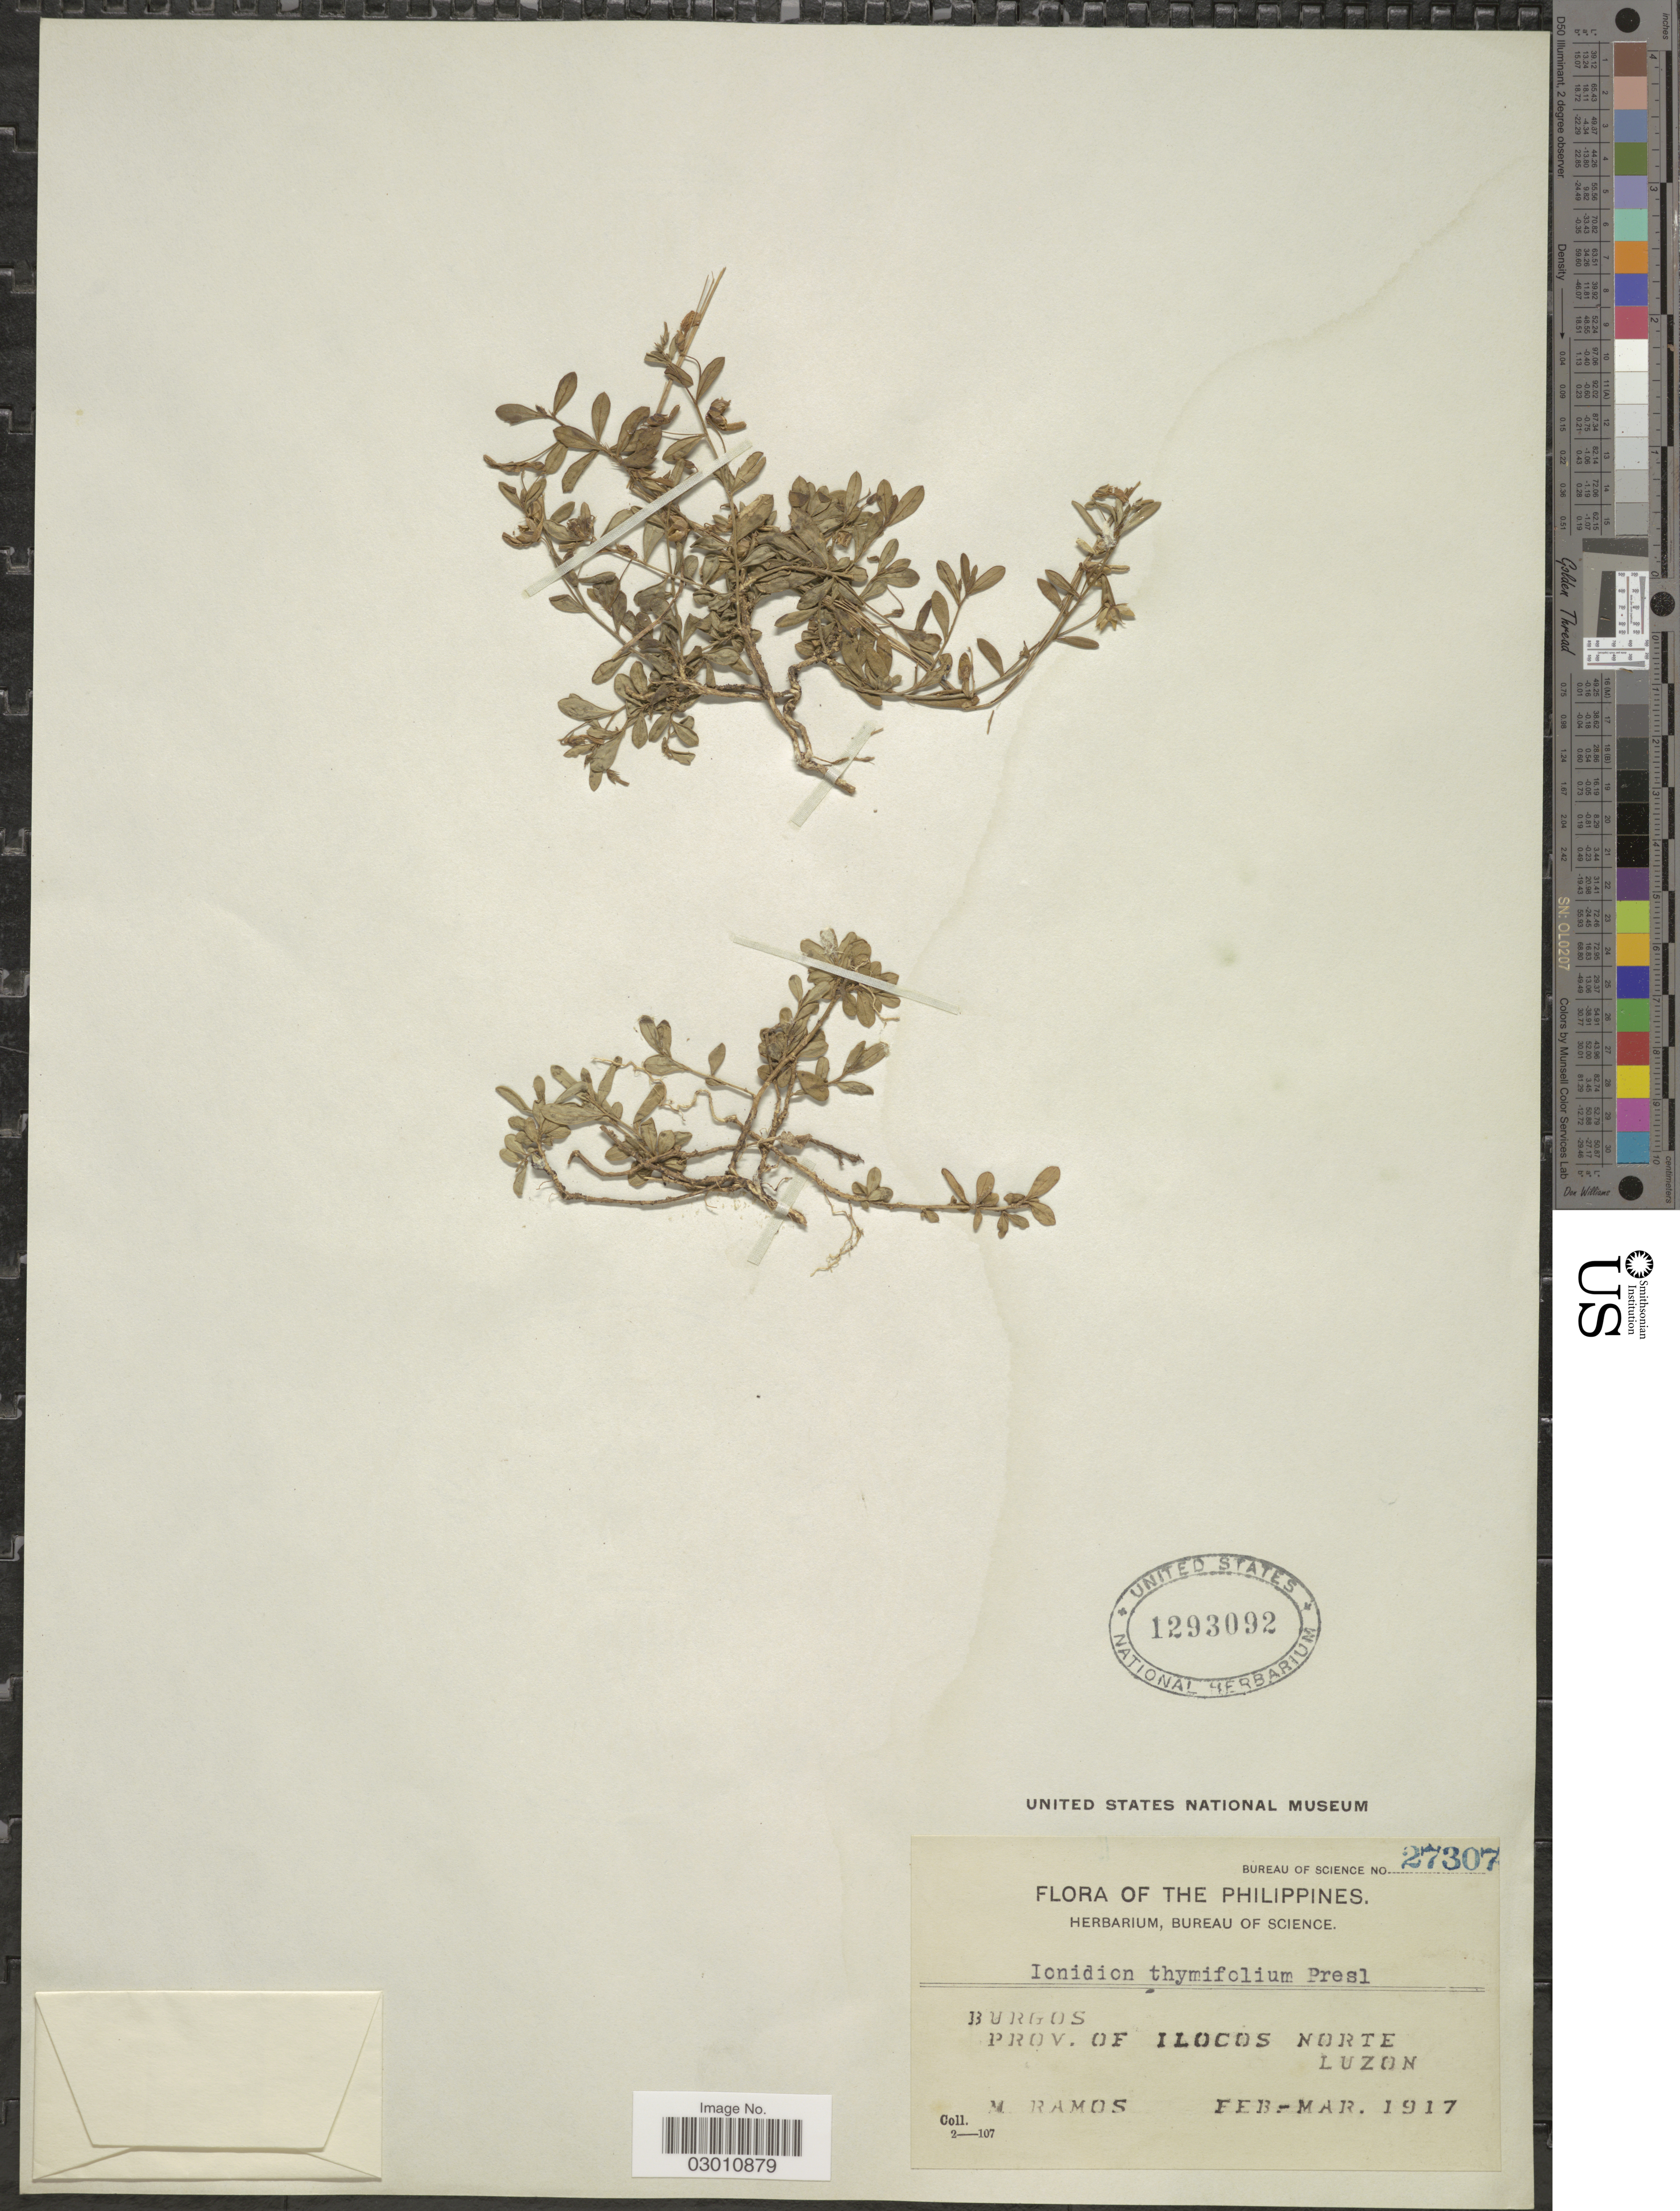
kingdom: Plantae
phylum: Tracheophyta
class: Magnoliopsida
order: Malpighiales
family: Violaceae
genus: Pigea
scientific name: Pigea enneasperma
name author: (L.) P.I. Forst.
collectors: M. Ramos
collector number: Bureau of Science 27307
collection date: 1917-02/1917-03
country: Philippines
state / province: Ilocos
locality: Burgos. Prov. of Ilocos Norte Luzon.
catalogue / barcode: US 1293092